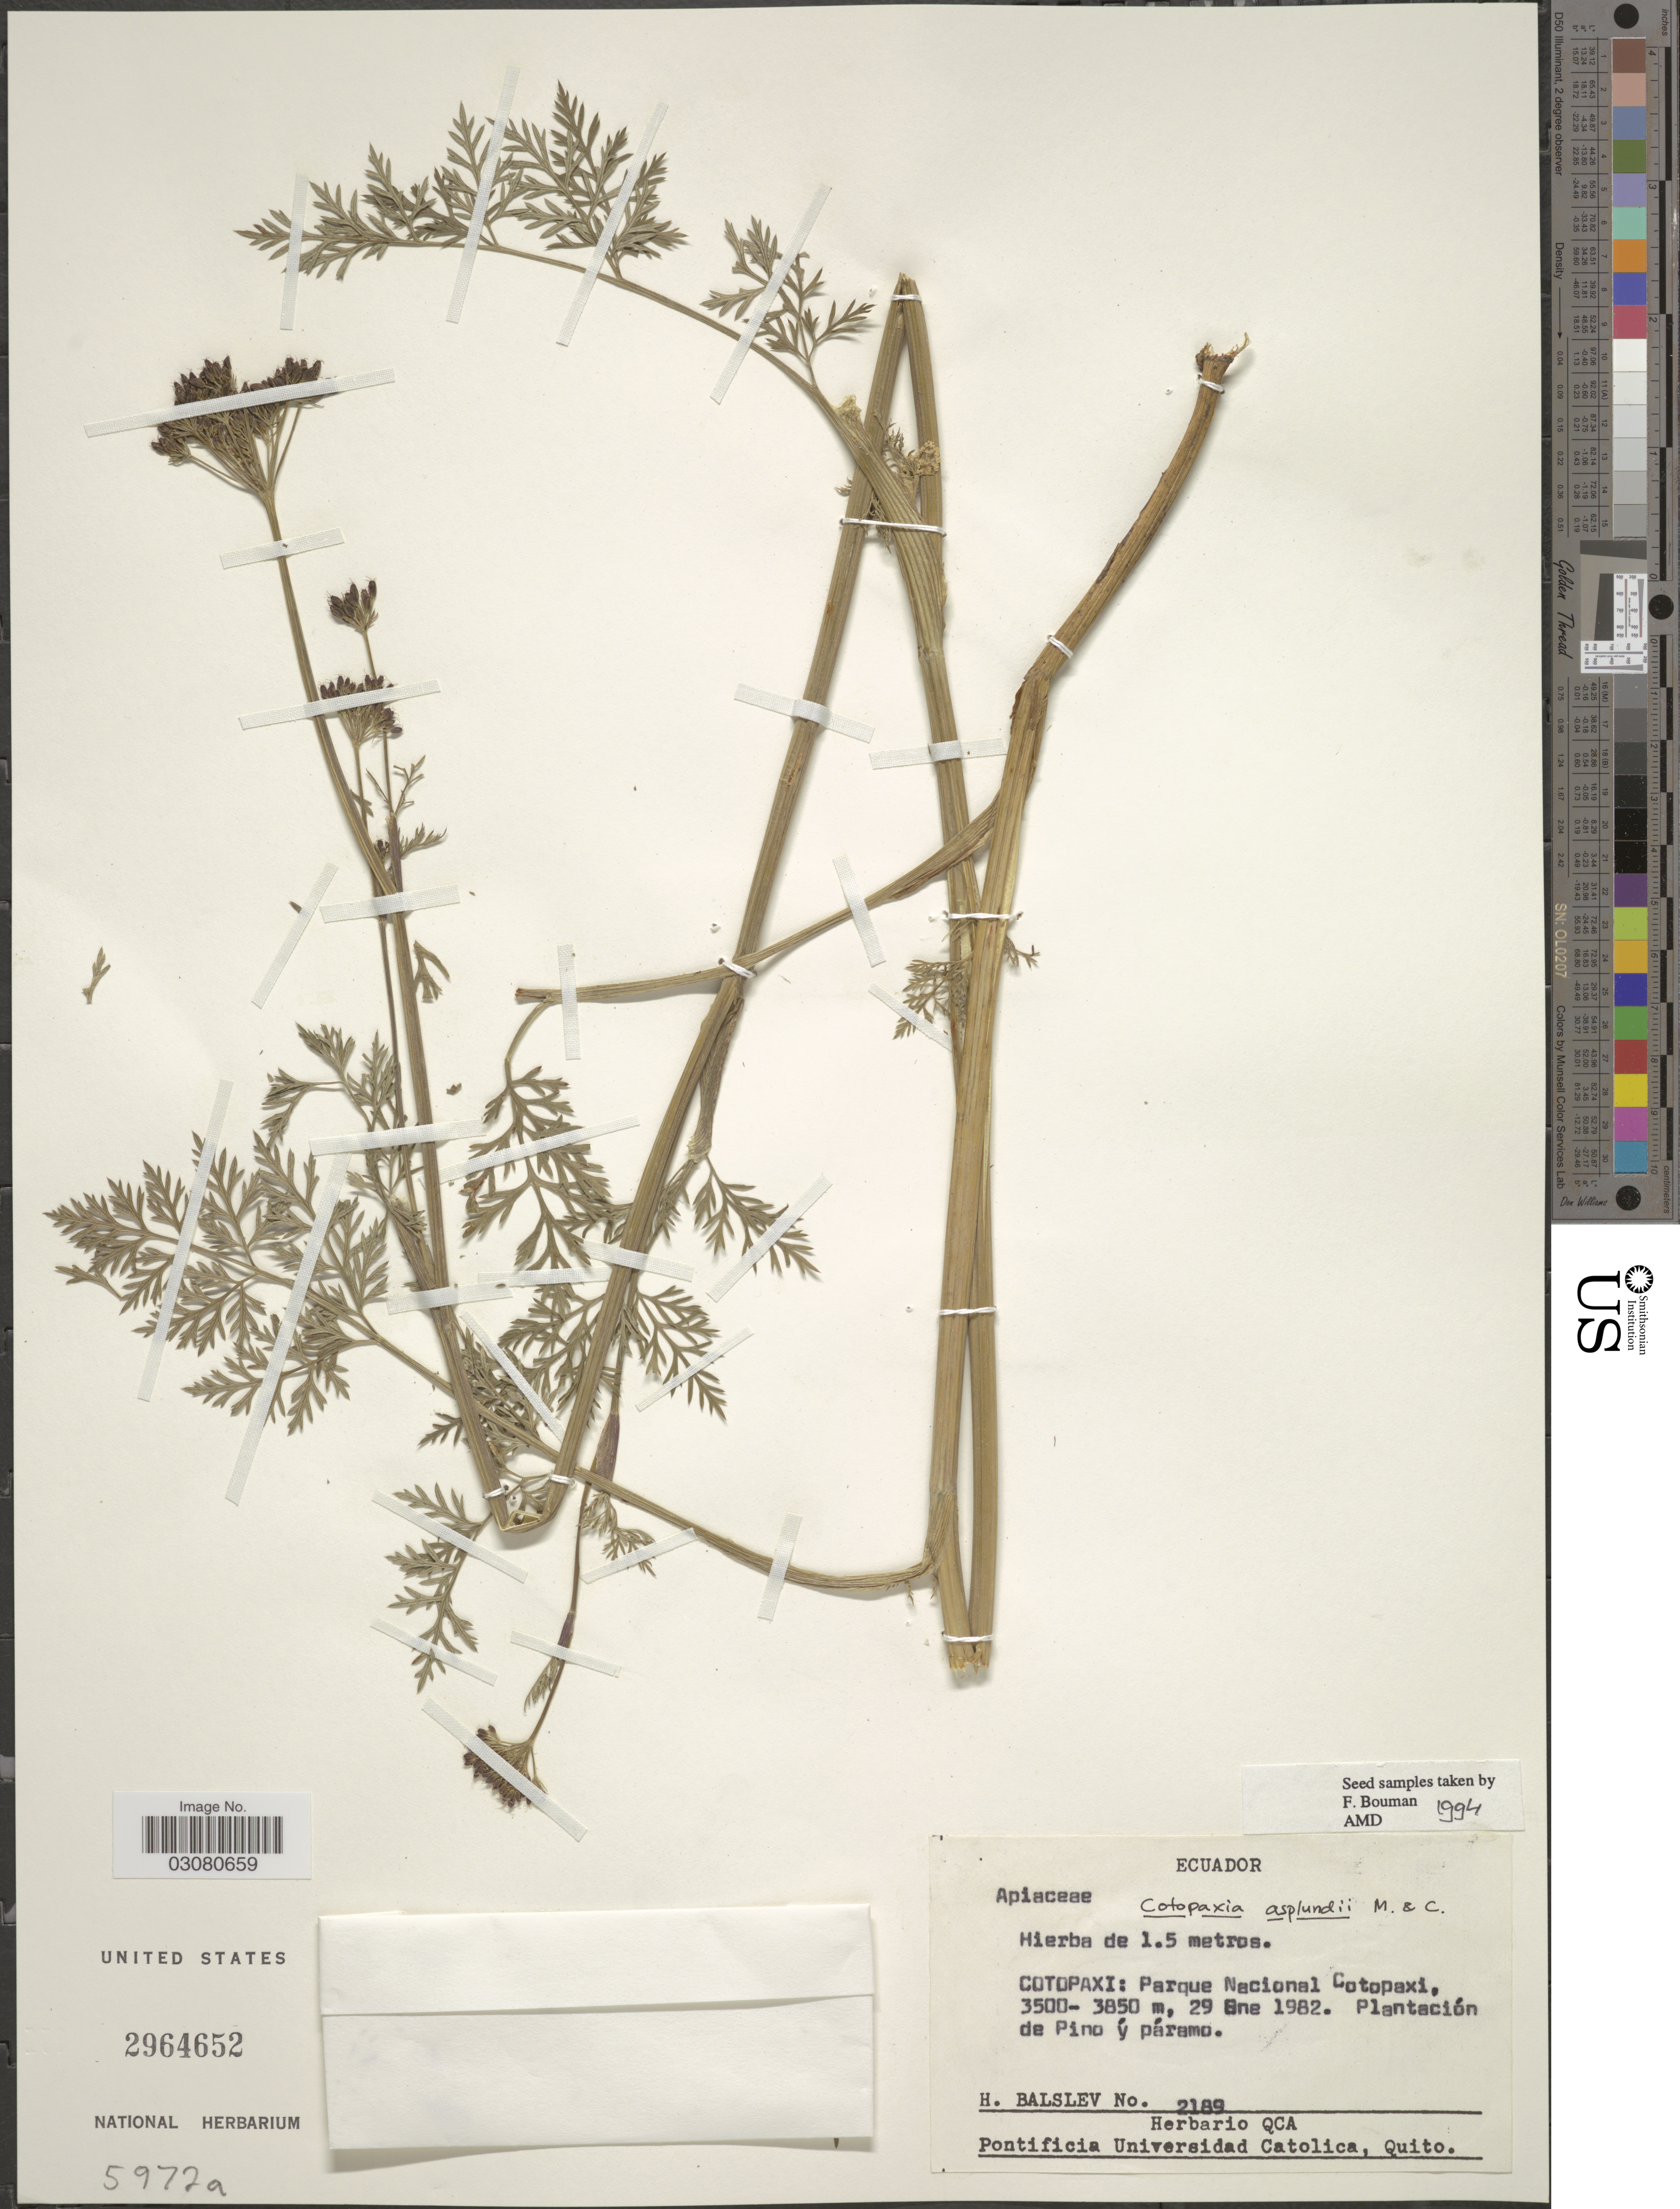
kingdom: Plantae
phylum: Tracheophyta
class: Magnoliopsida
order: Apiales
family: Apiaceae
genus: Cotopaxia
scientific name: Cotopaxia asplundii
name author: Mathias & Constance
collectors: H. Balslev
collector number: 2189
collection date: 1982-01-29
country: Ecuador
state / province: Cotopaxi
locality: Parque Nacional Cotopaxi.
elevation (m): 3500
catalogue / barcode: US 2964652